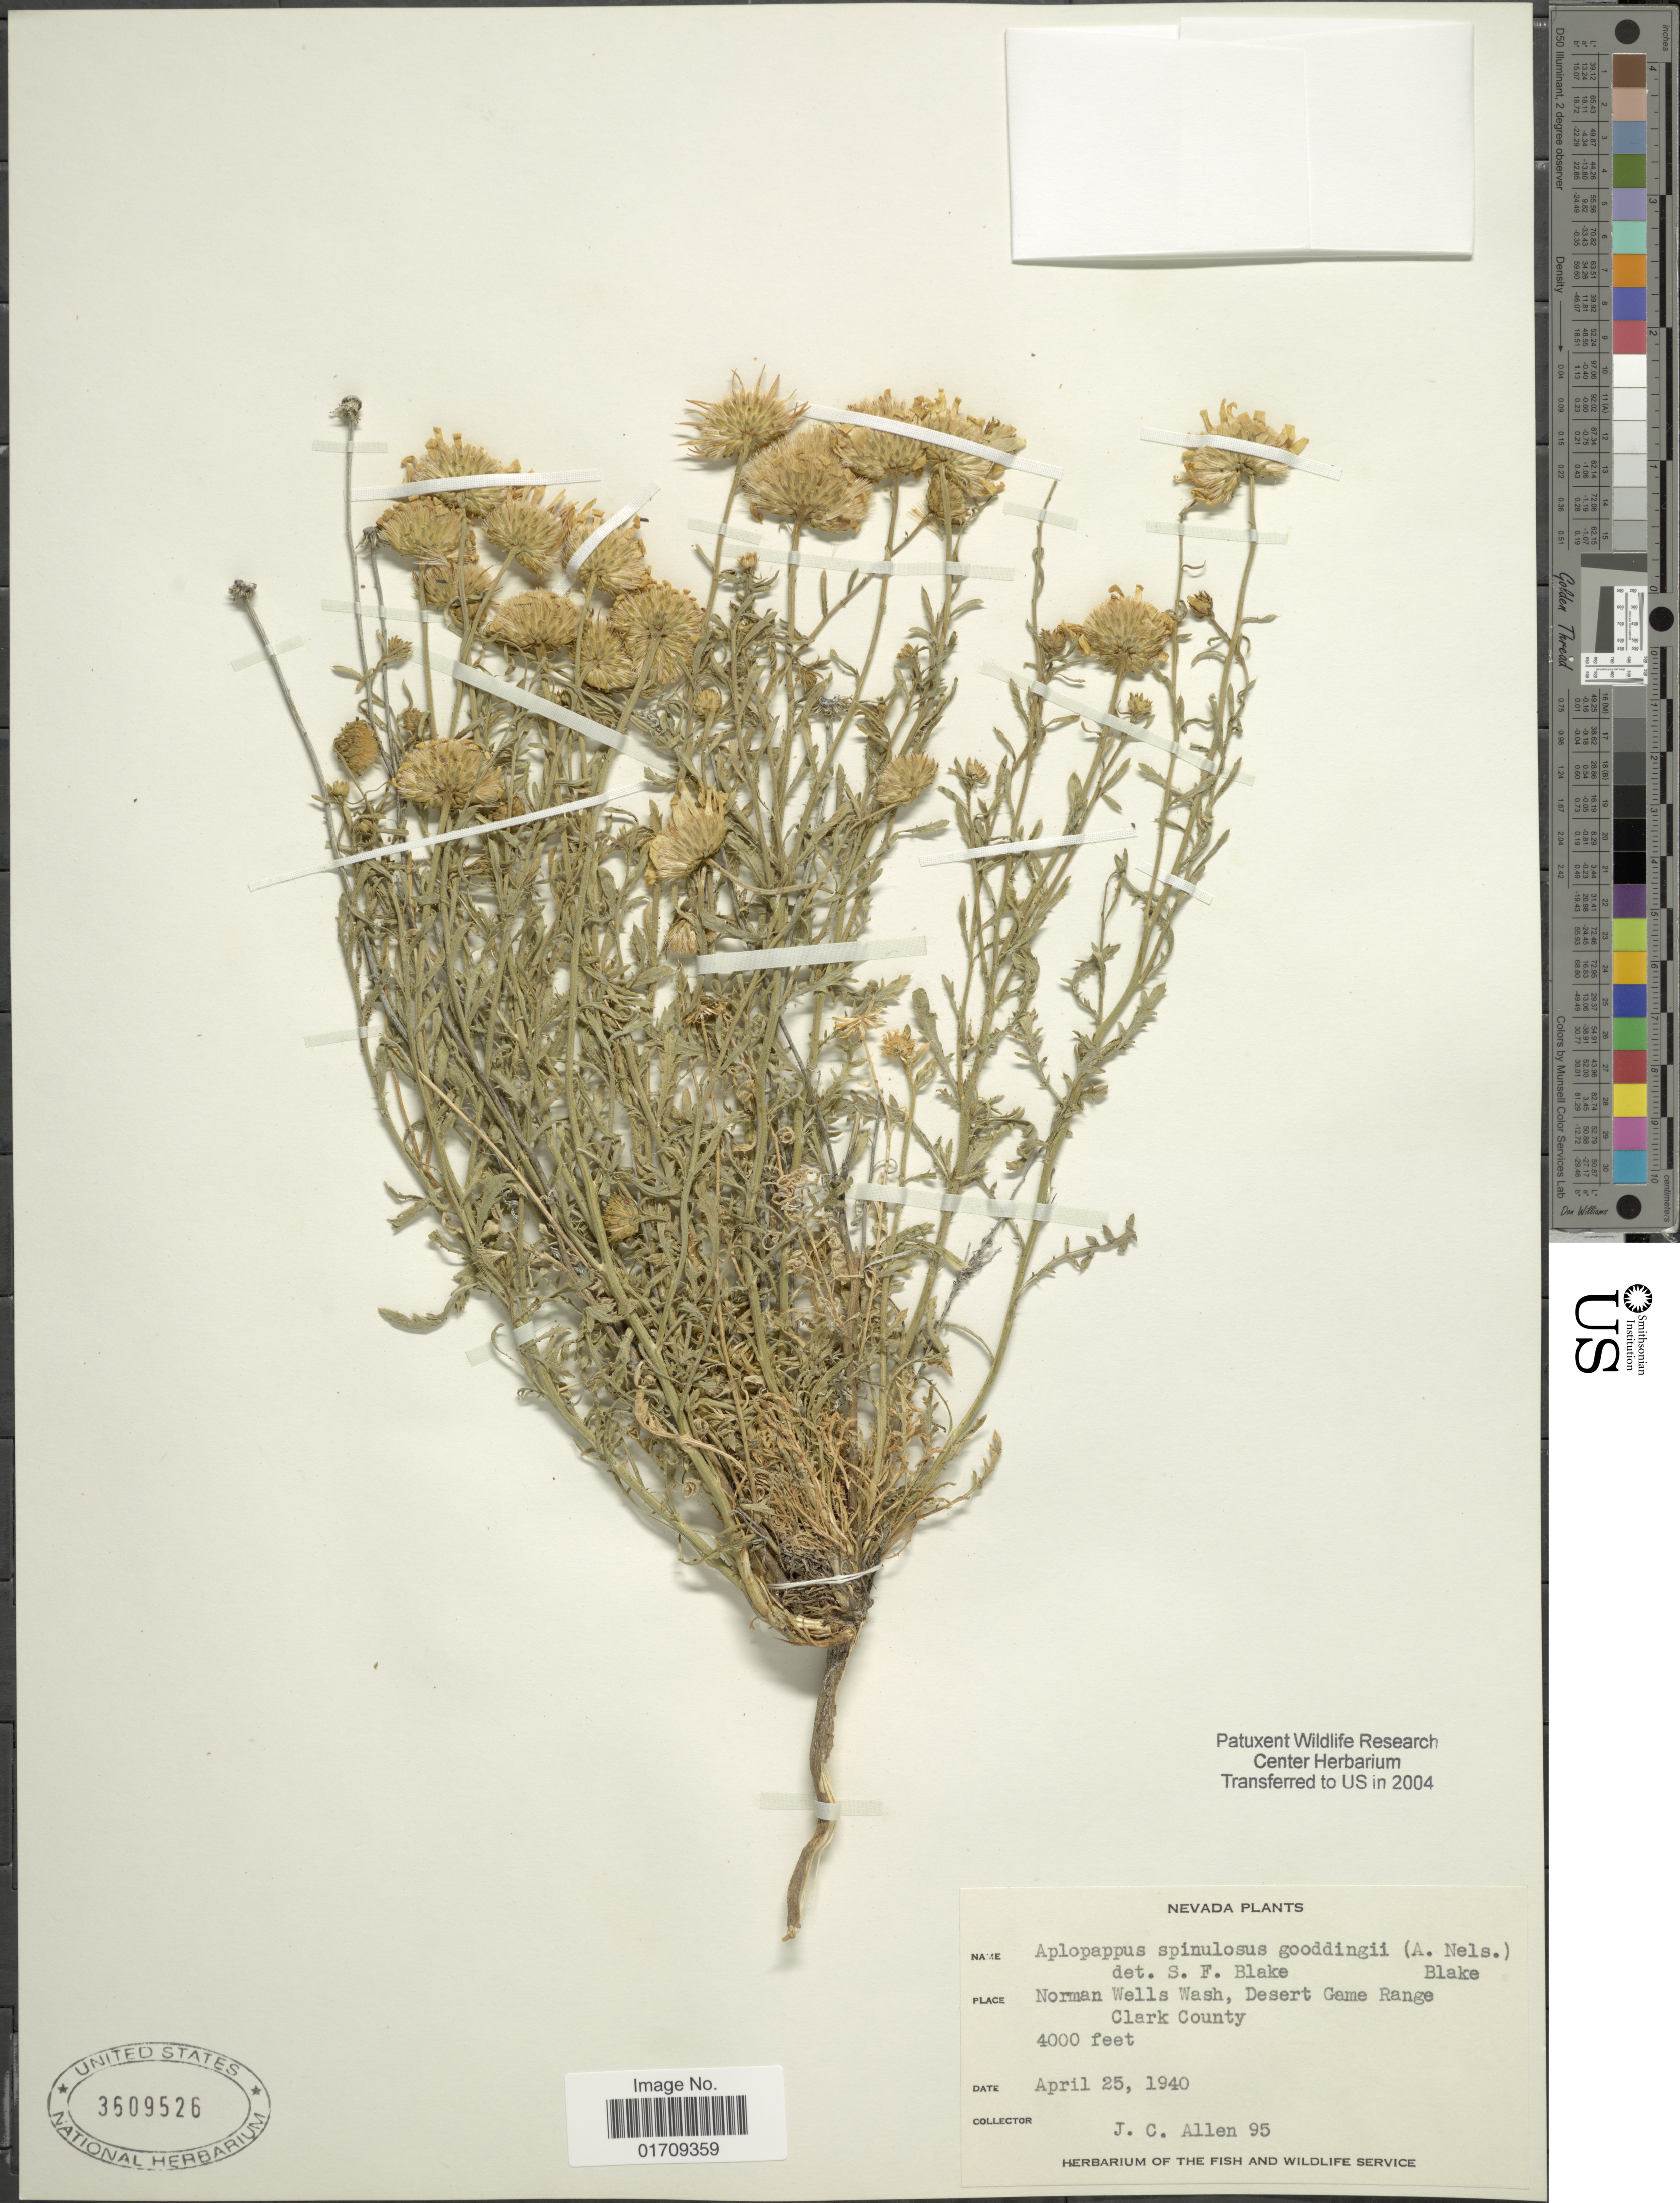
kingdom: Plantae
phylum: Tracheophyta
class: Magnoliopsida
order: Asterales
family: Asteraceae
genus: Machaeranthera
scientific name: Machaeranthera spinulosa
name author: Greene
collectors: J. C. Allen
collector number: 95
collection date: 1940-04-25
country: United States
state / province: Nevada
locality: Norman Wells Wash, Desert Game Range, Clark County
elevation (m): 1219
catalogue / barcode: US 3609526